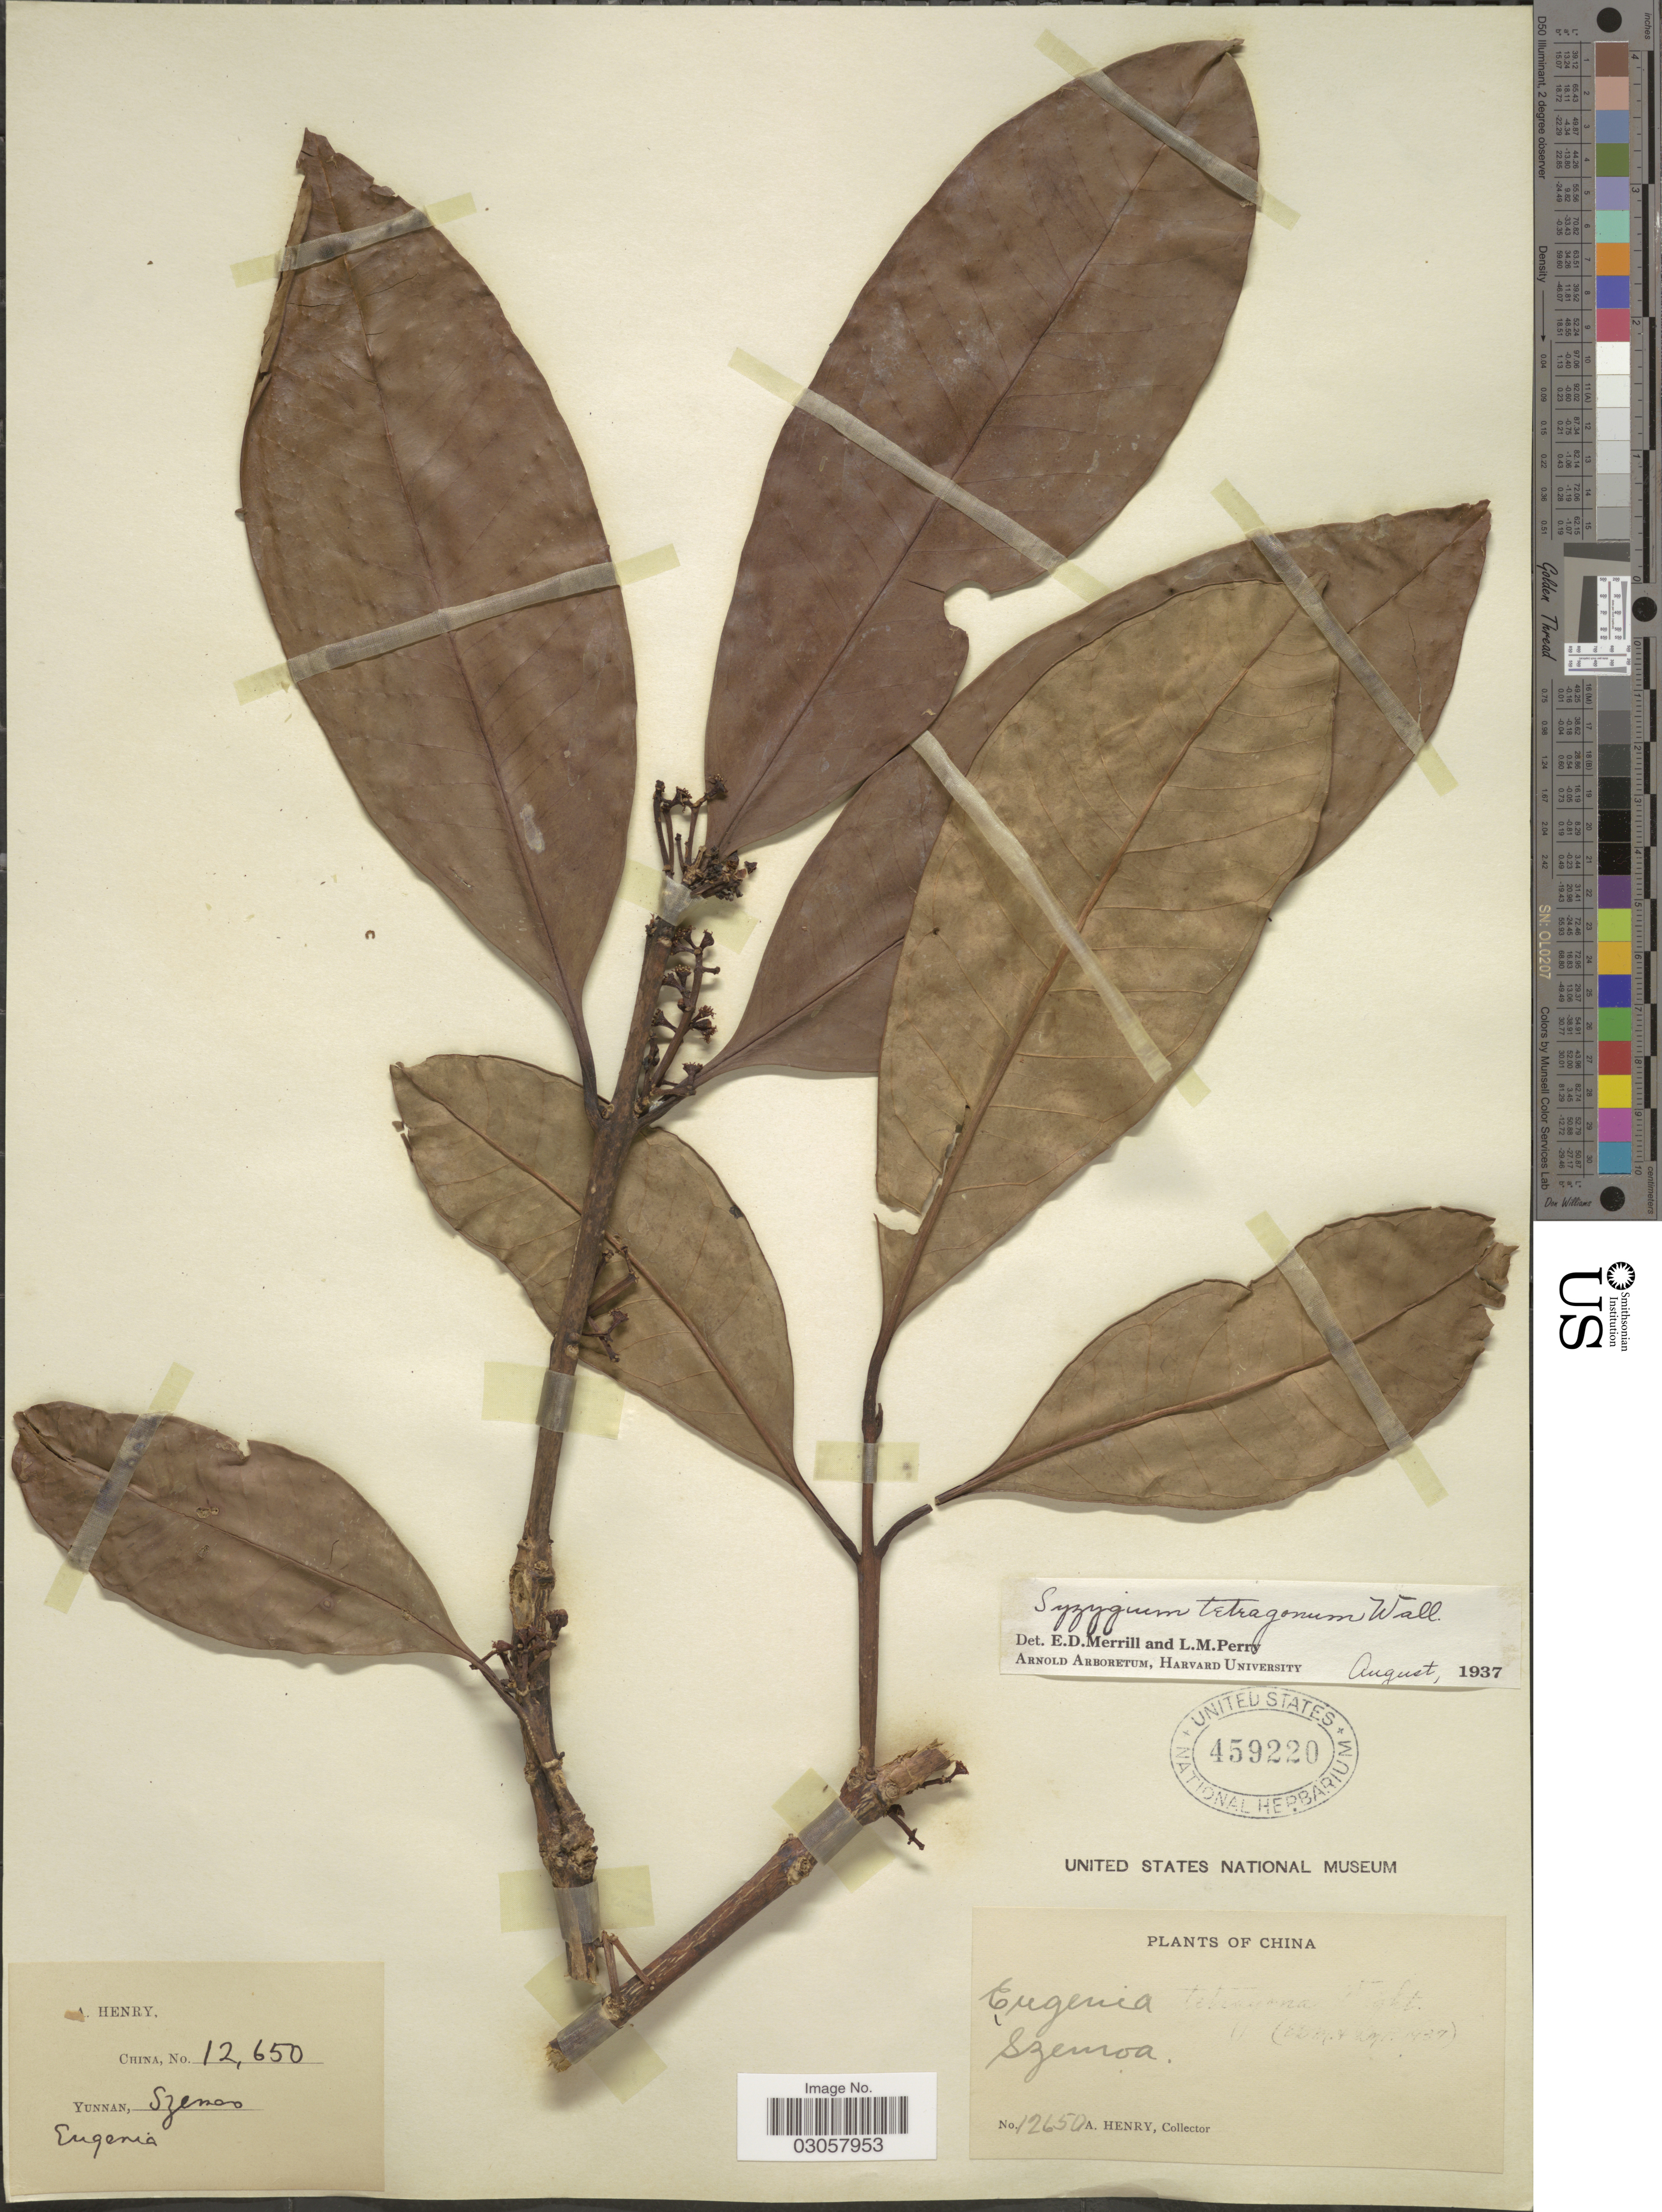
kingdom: Plantae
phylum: Tracheophyta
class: Magnoliopsida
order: Myrtales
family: Myrtaceae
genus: Syzygium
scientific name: Syzygium tetragonum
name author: (Wight) Wall. ex Walp.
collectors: A. Henry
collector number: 12650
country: China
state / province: Yunnan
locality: Szemoa.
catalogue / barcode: US 459220